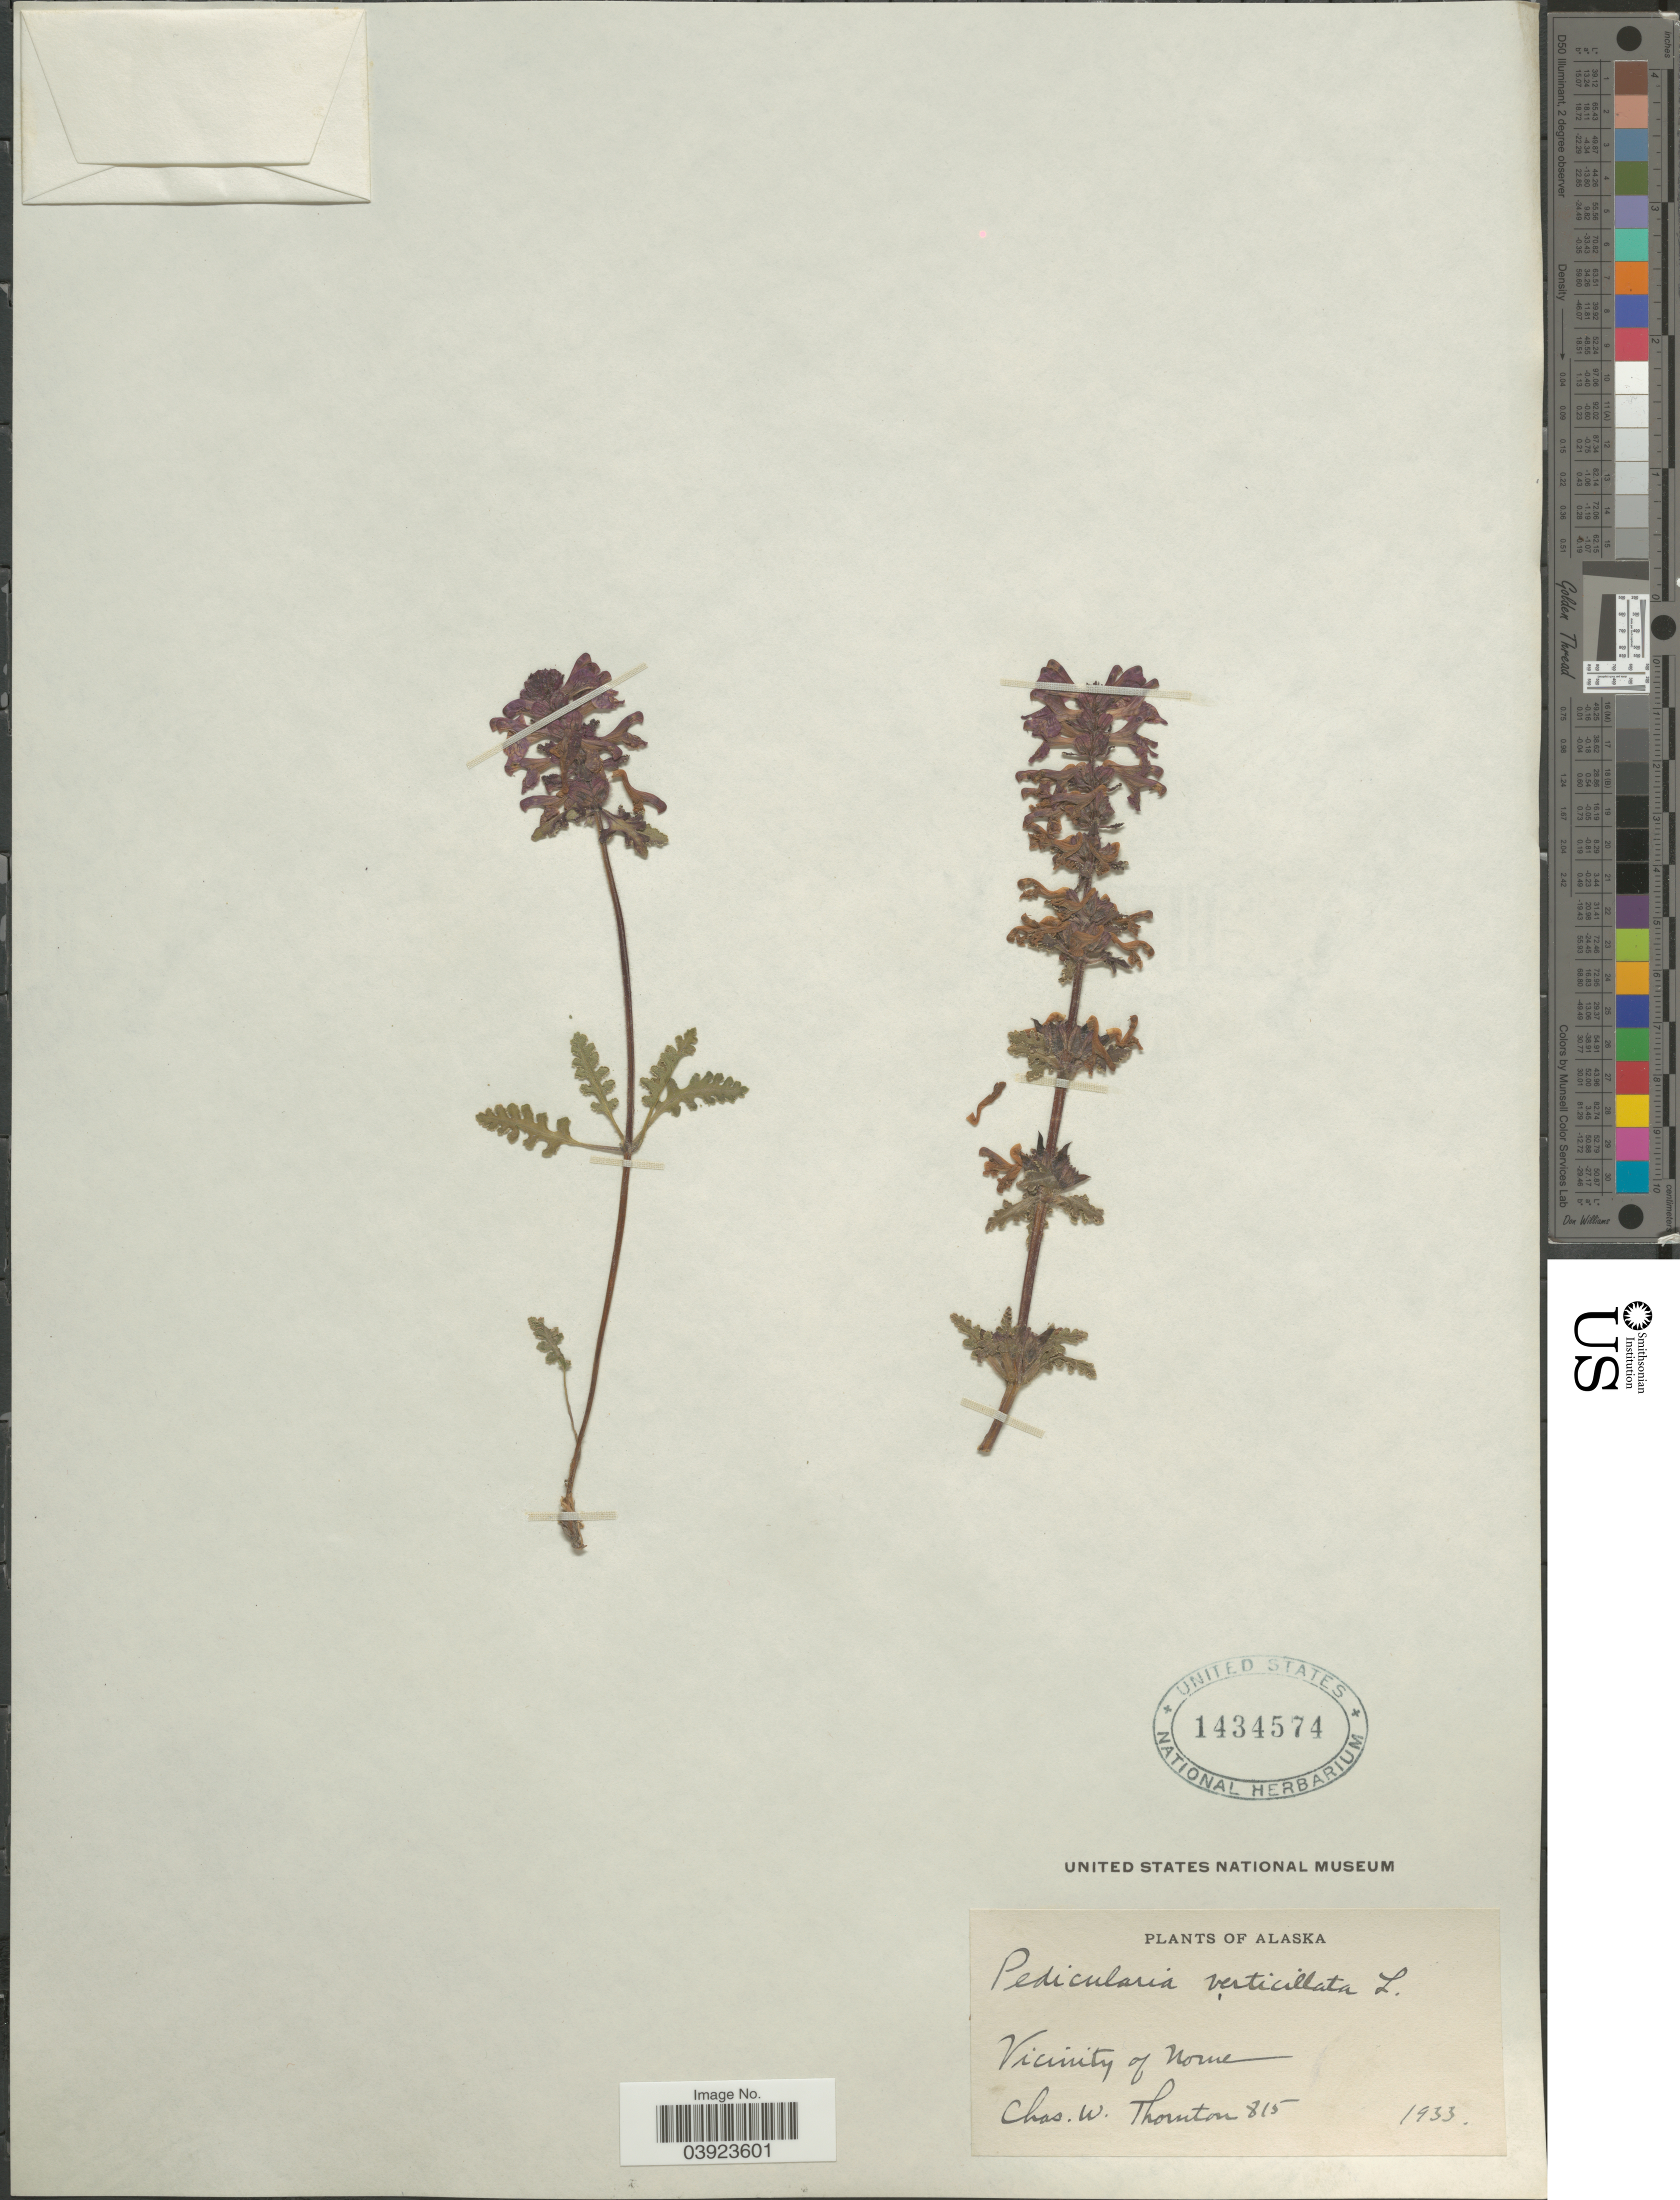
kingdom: Plantae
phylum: Tracheophyta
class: Magnoliopsida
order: Lamiales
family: Orobanchaceae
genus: Pedicularis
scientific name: Pedicularis verticillata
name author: L.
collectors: C. Thornton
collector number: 815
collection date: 1933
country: United States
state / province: Alaska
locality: Vicinity of Nome.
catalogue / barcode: US 1434574